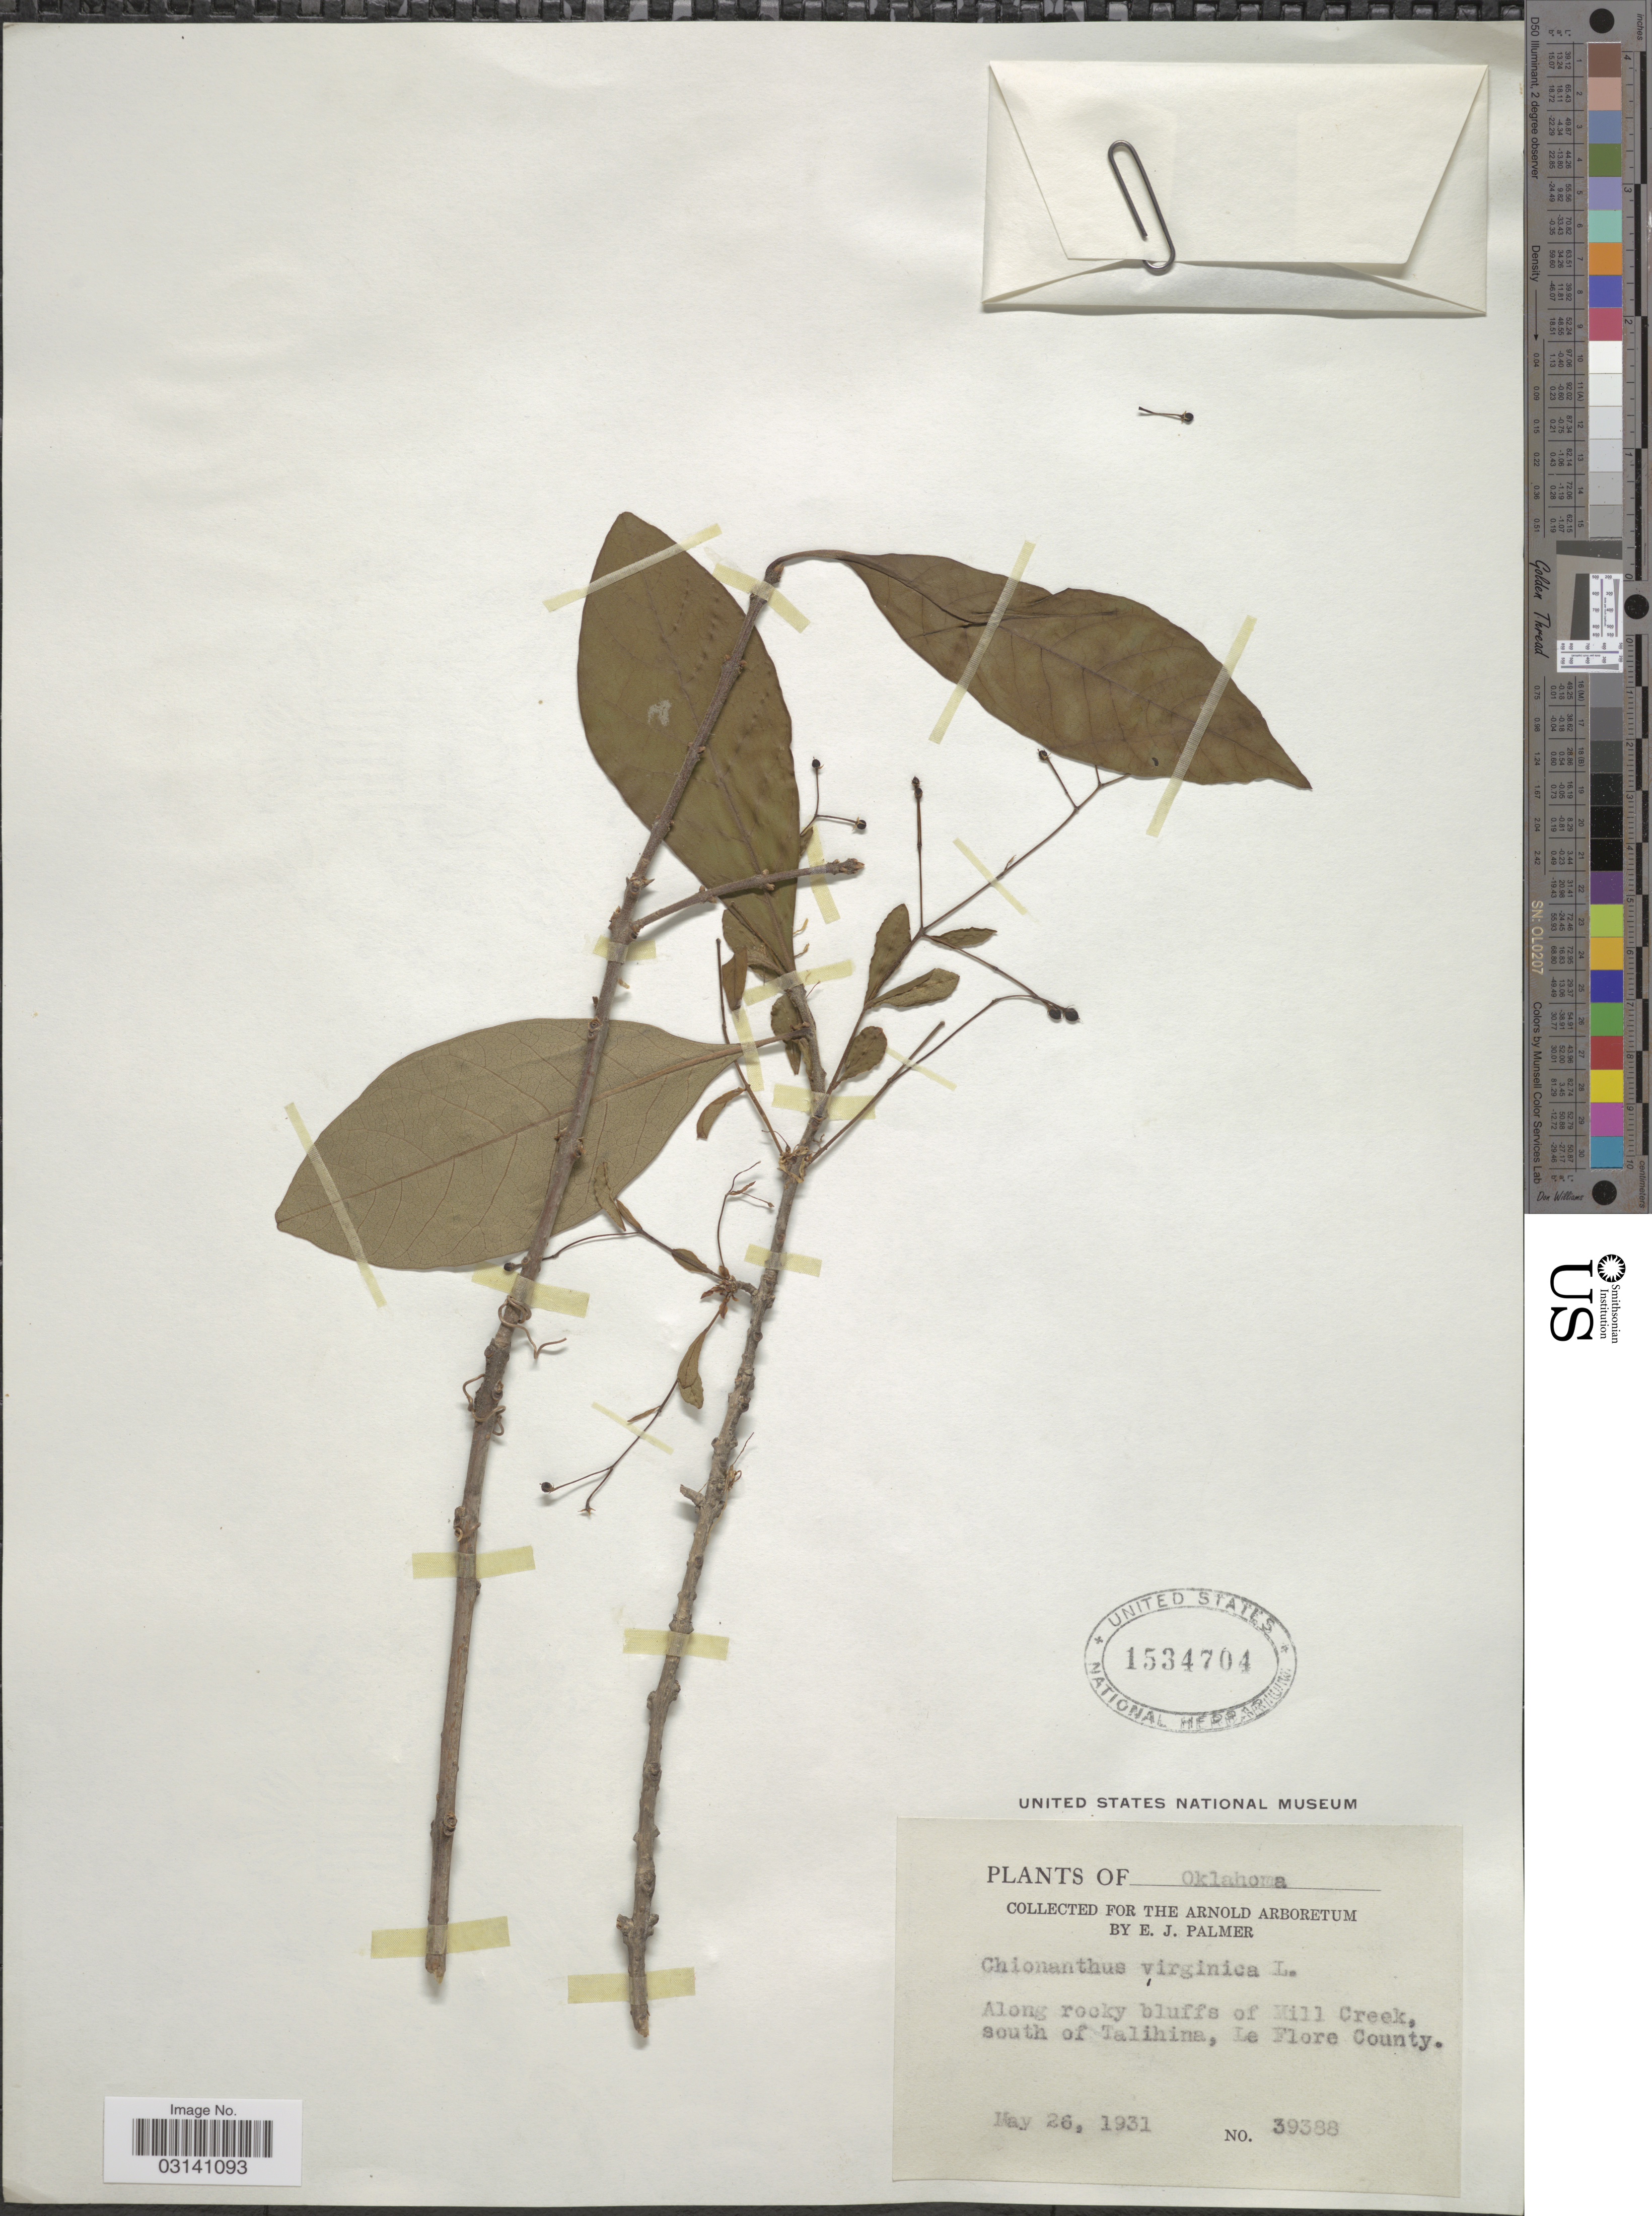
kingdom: Plantae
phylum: Tracheophyta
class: Magnoliopsida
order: Lamiales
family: Oleaceae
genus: Chionanthus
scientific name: Chionanthus virginicus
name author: L.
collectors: E. J. Palmer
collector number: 39388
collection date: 1931-05-26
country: United States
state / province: Oklahoma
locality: Along rocky bluffs of Mill Creek, south of Talihina, Le Flore County.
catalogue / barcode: US 1534704